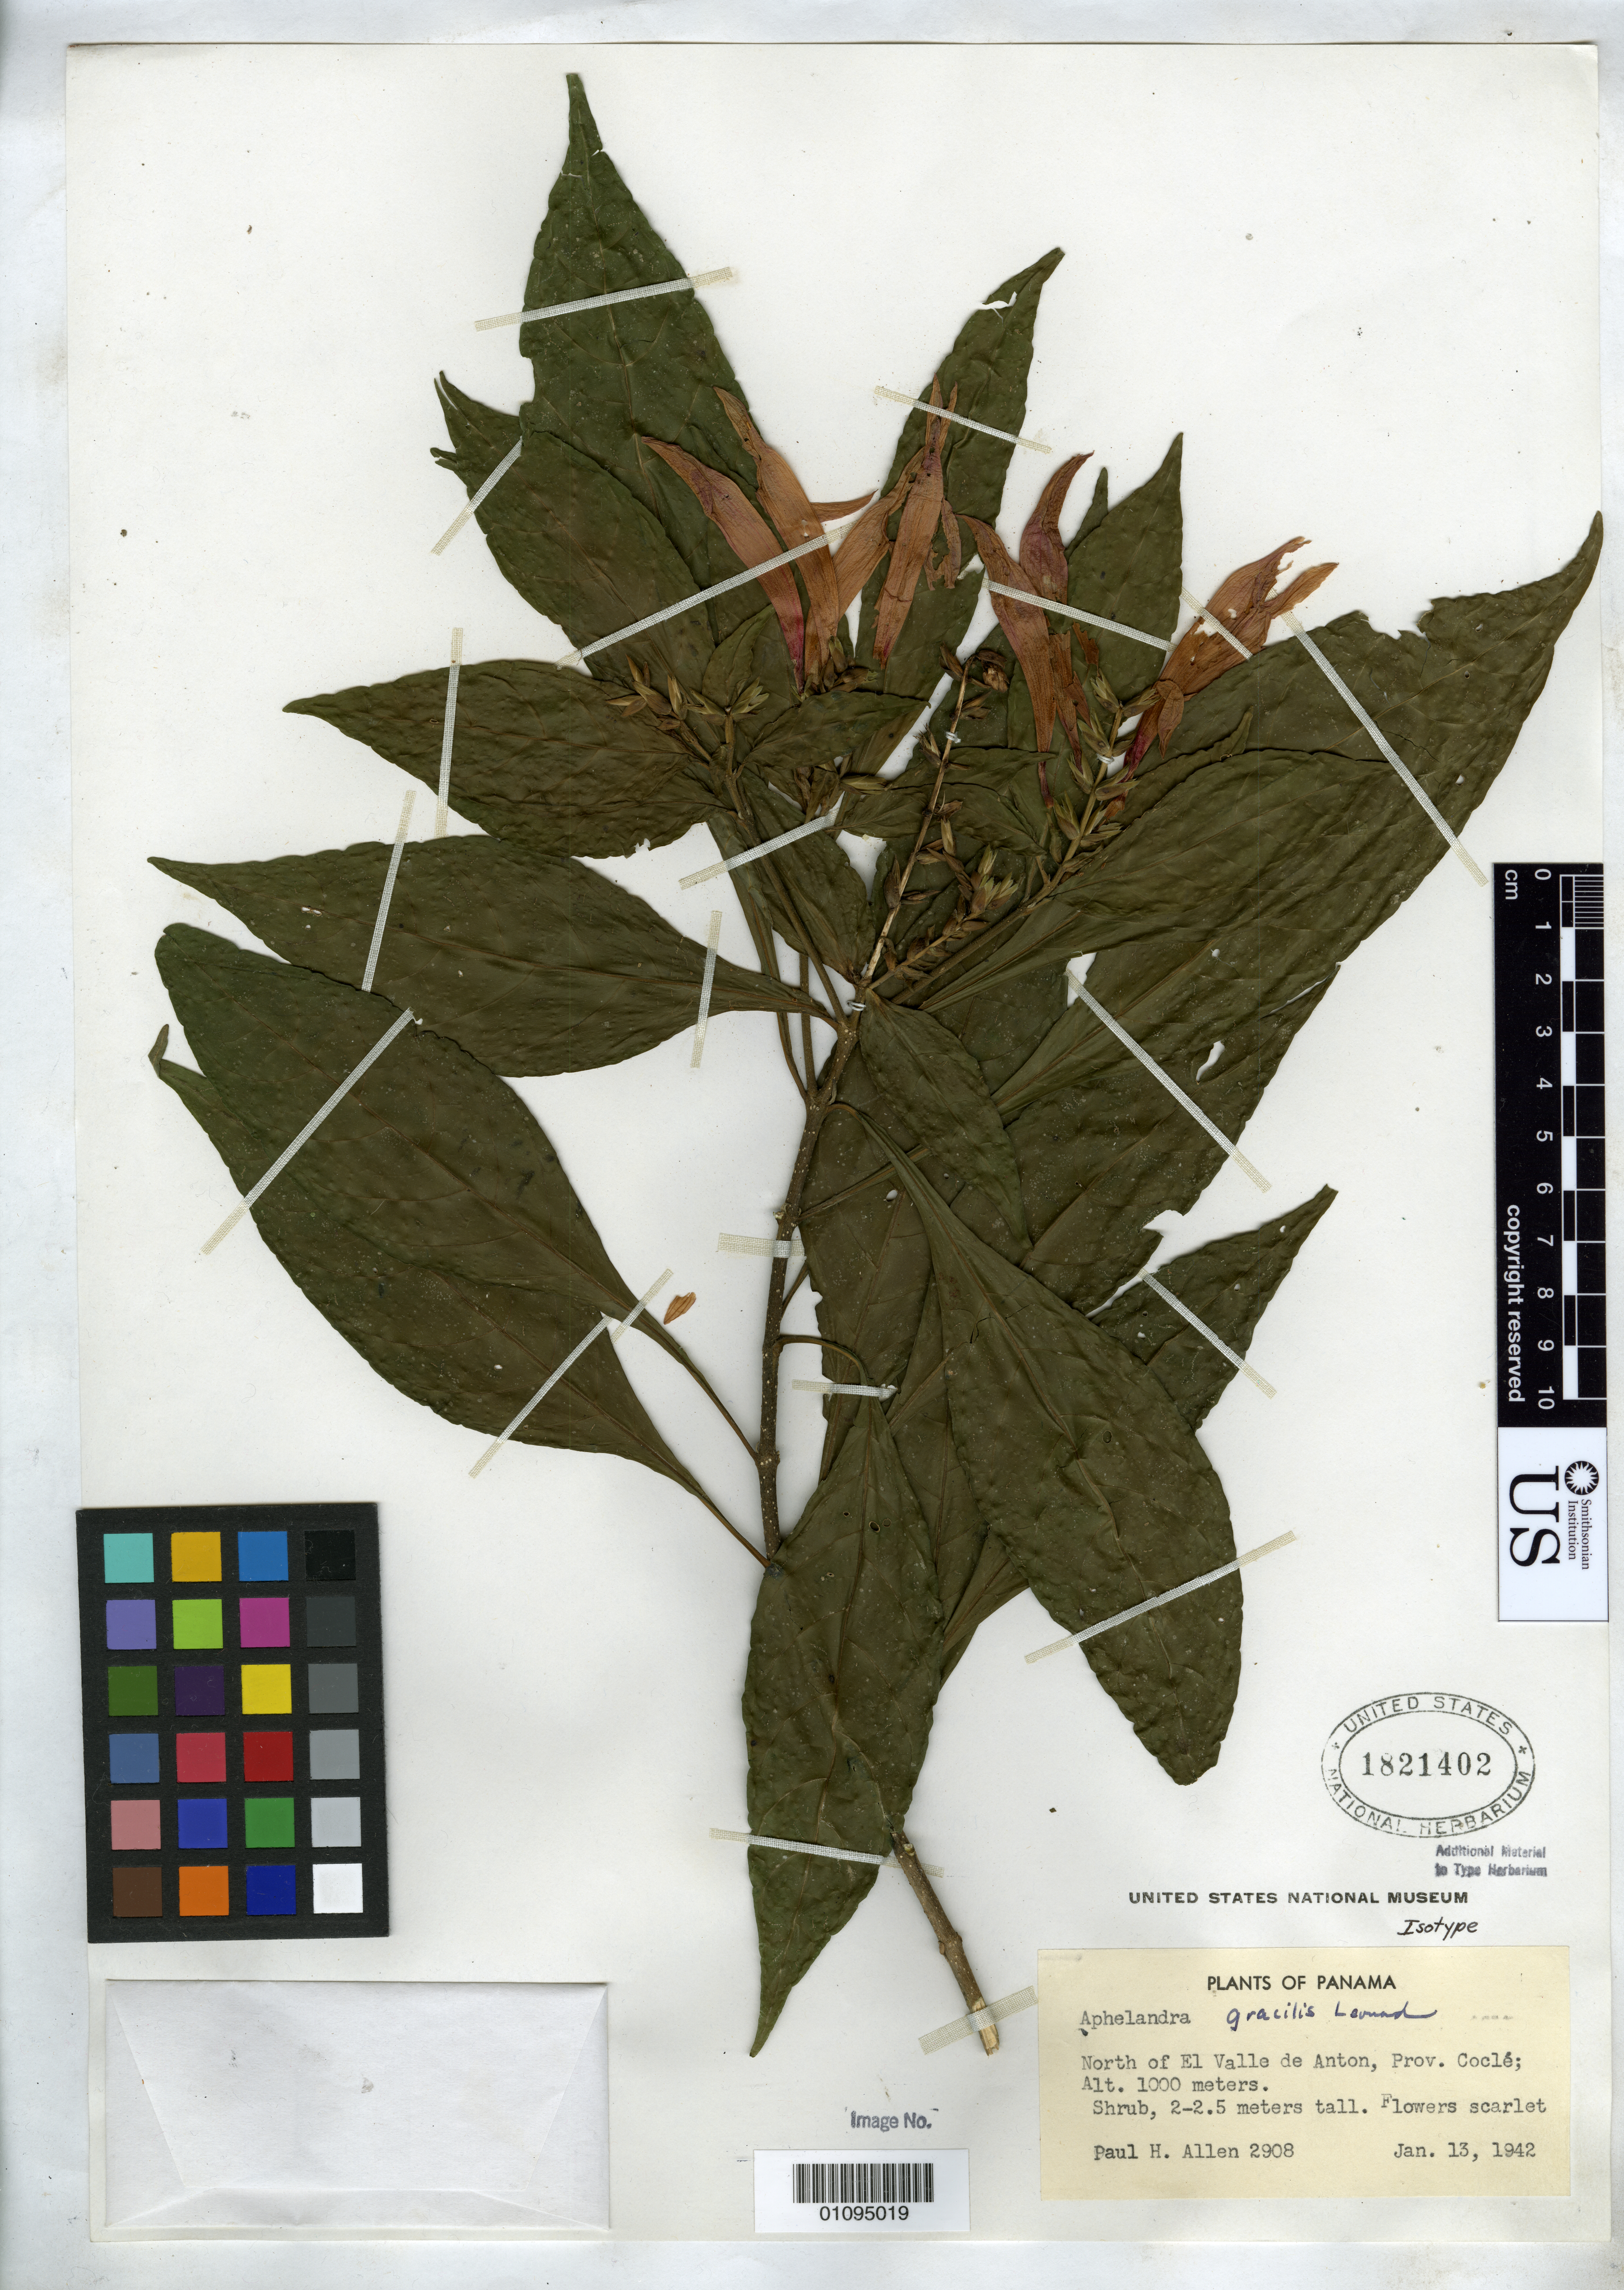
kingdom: Plantae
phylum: Tracheophyta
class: Magnoliopsida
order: Lamiales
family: Acanthaceae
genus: Aphelandra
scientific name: Aphelandra gracilis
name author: Leonard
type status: Isotype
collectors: P. H. Allen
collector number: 2908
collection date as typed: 13 Jan 1942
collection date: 1942-01-13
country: Panama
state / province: Coclé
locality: North of El Valle De Anton.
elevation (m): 1000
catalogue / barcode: US 1821402